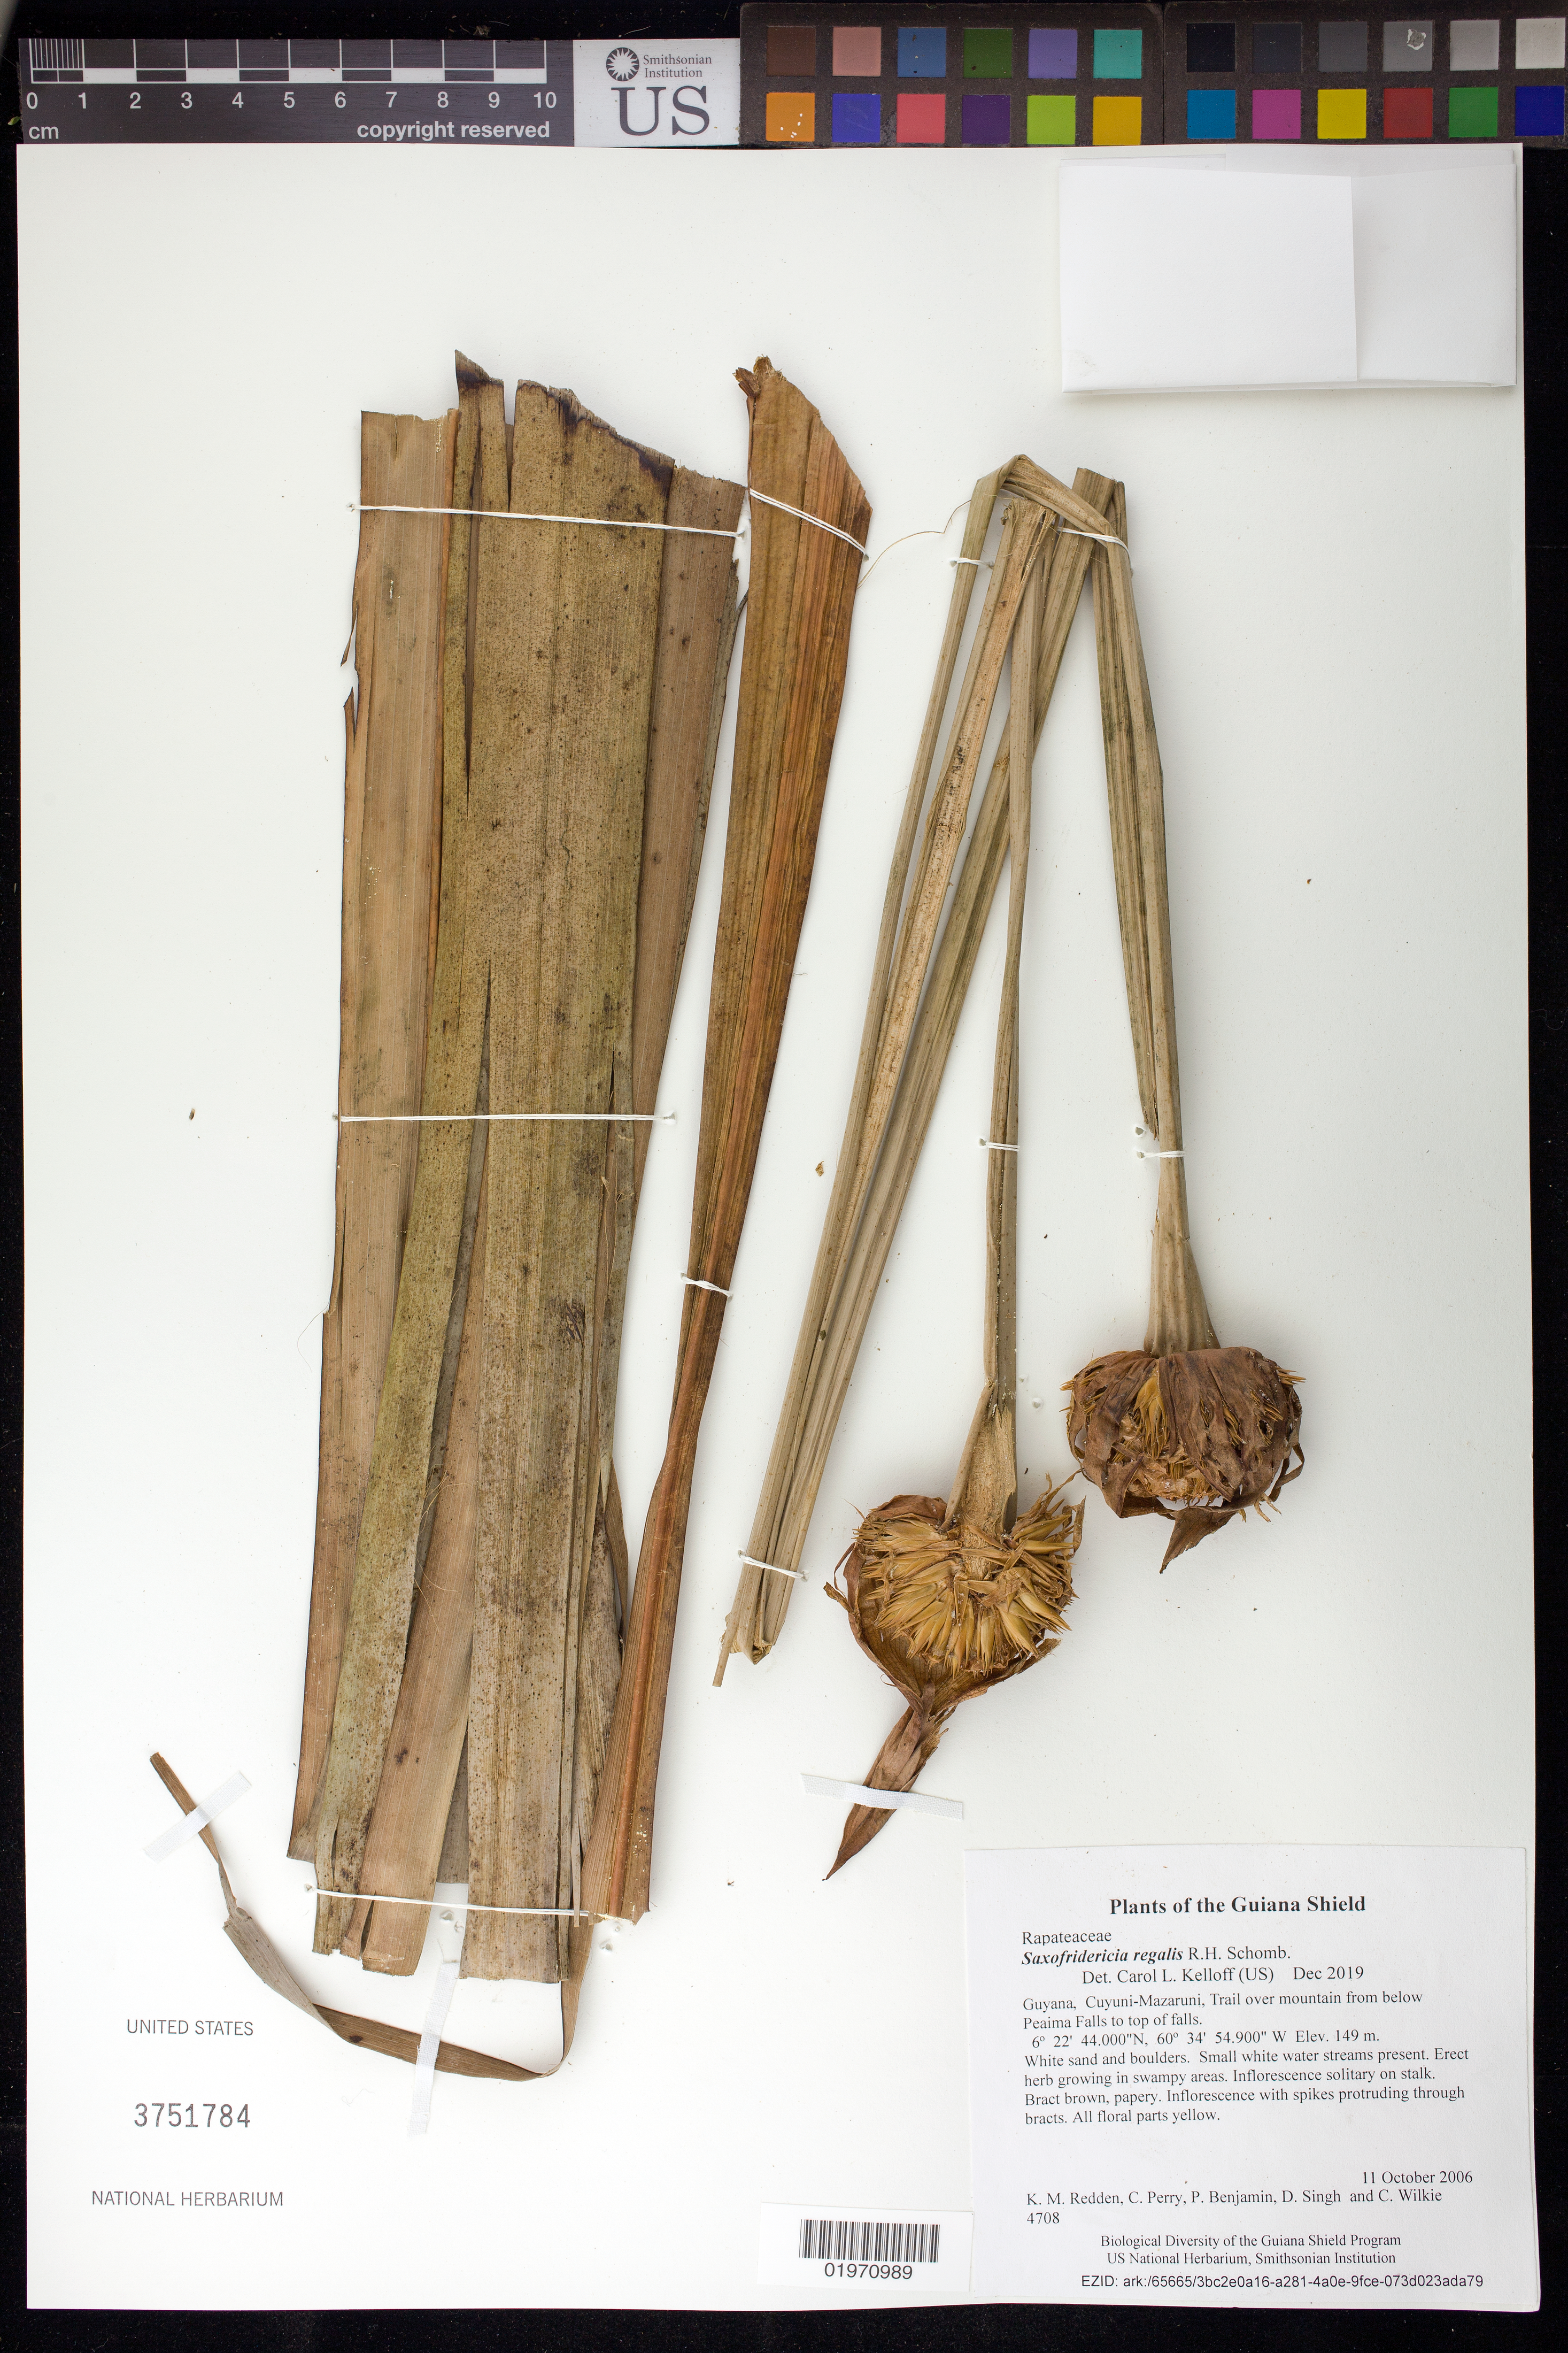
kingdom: Plantae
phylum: Tracheophyta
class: Liliopsida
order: Poales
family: Rapateaceae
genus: Saxofridericia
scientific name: Saxofridericia regalis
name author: R.H. Schomb.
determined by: Kelloff, Carol L., (US), Smithsonian Institution - National Museum of Natural History (UNITED STATES)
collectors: K. M. Redden, C. Perry, P. Benjamin, D. Singh & C. Wilkie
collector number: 4708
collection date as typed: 11 October 2006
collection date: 2006-10-11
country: Guyana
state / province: Cuyuni-Mazaruni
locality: Trail over mountain from below Peaima Falls to top of falls.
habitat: White sand and boulders. Small white water streams present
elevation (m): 149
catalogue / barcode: US 3751784